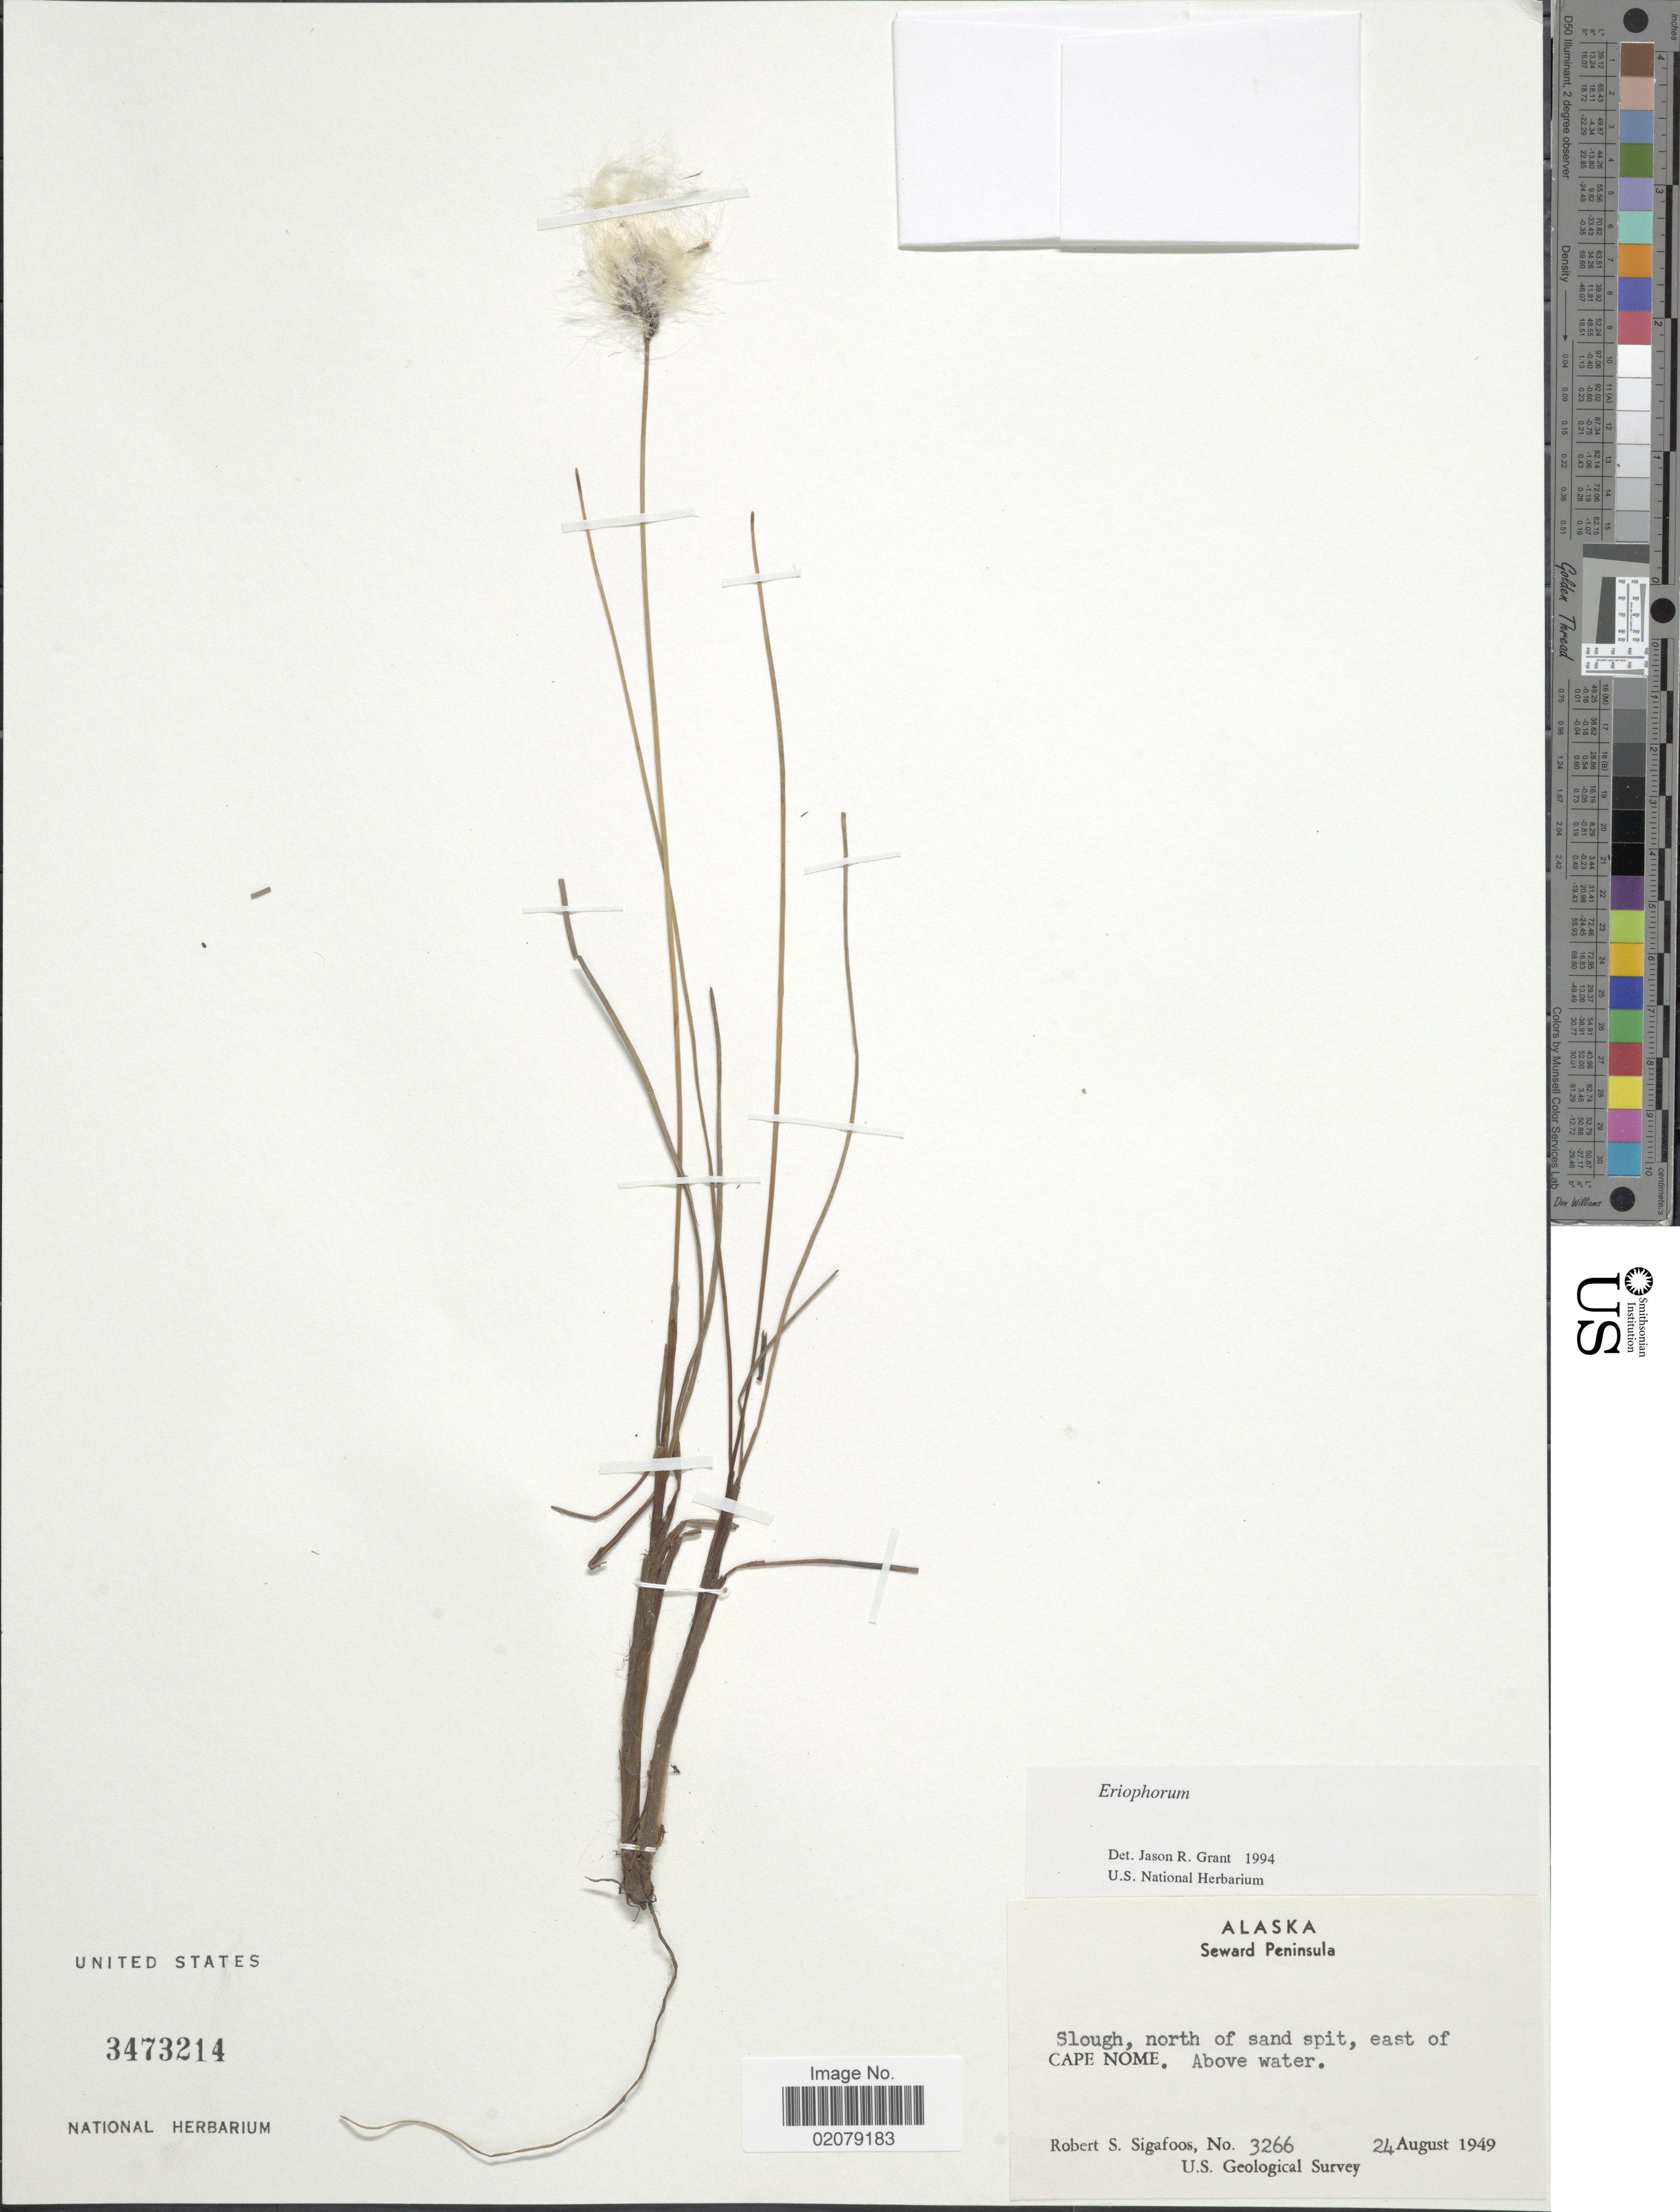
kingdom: Plantae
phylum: Tracheophyta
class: Liliopsida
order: Poales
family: Cyperaceae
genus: Eriophorum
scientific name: Eriophorum sp.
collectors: R. Sigafoos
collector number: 3266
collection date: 1949-08-24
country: United States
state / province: Alaska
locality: Seward Peninsula, Slough, north of sand spit, east of Cape Nome, Above water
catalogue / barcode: US 3473214